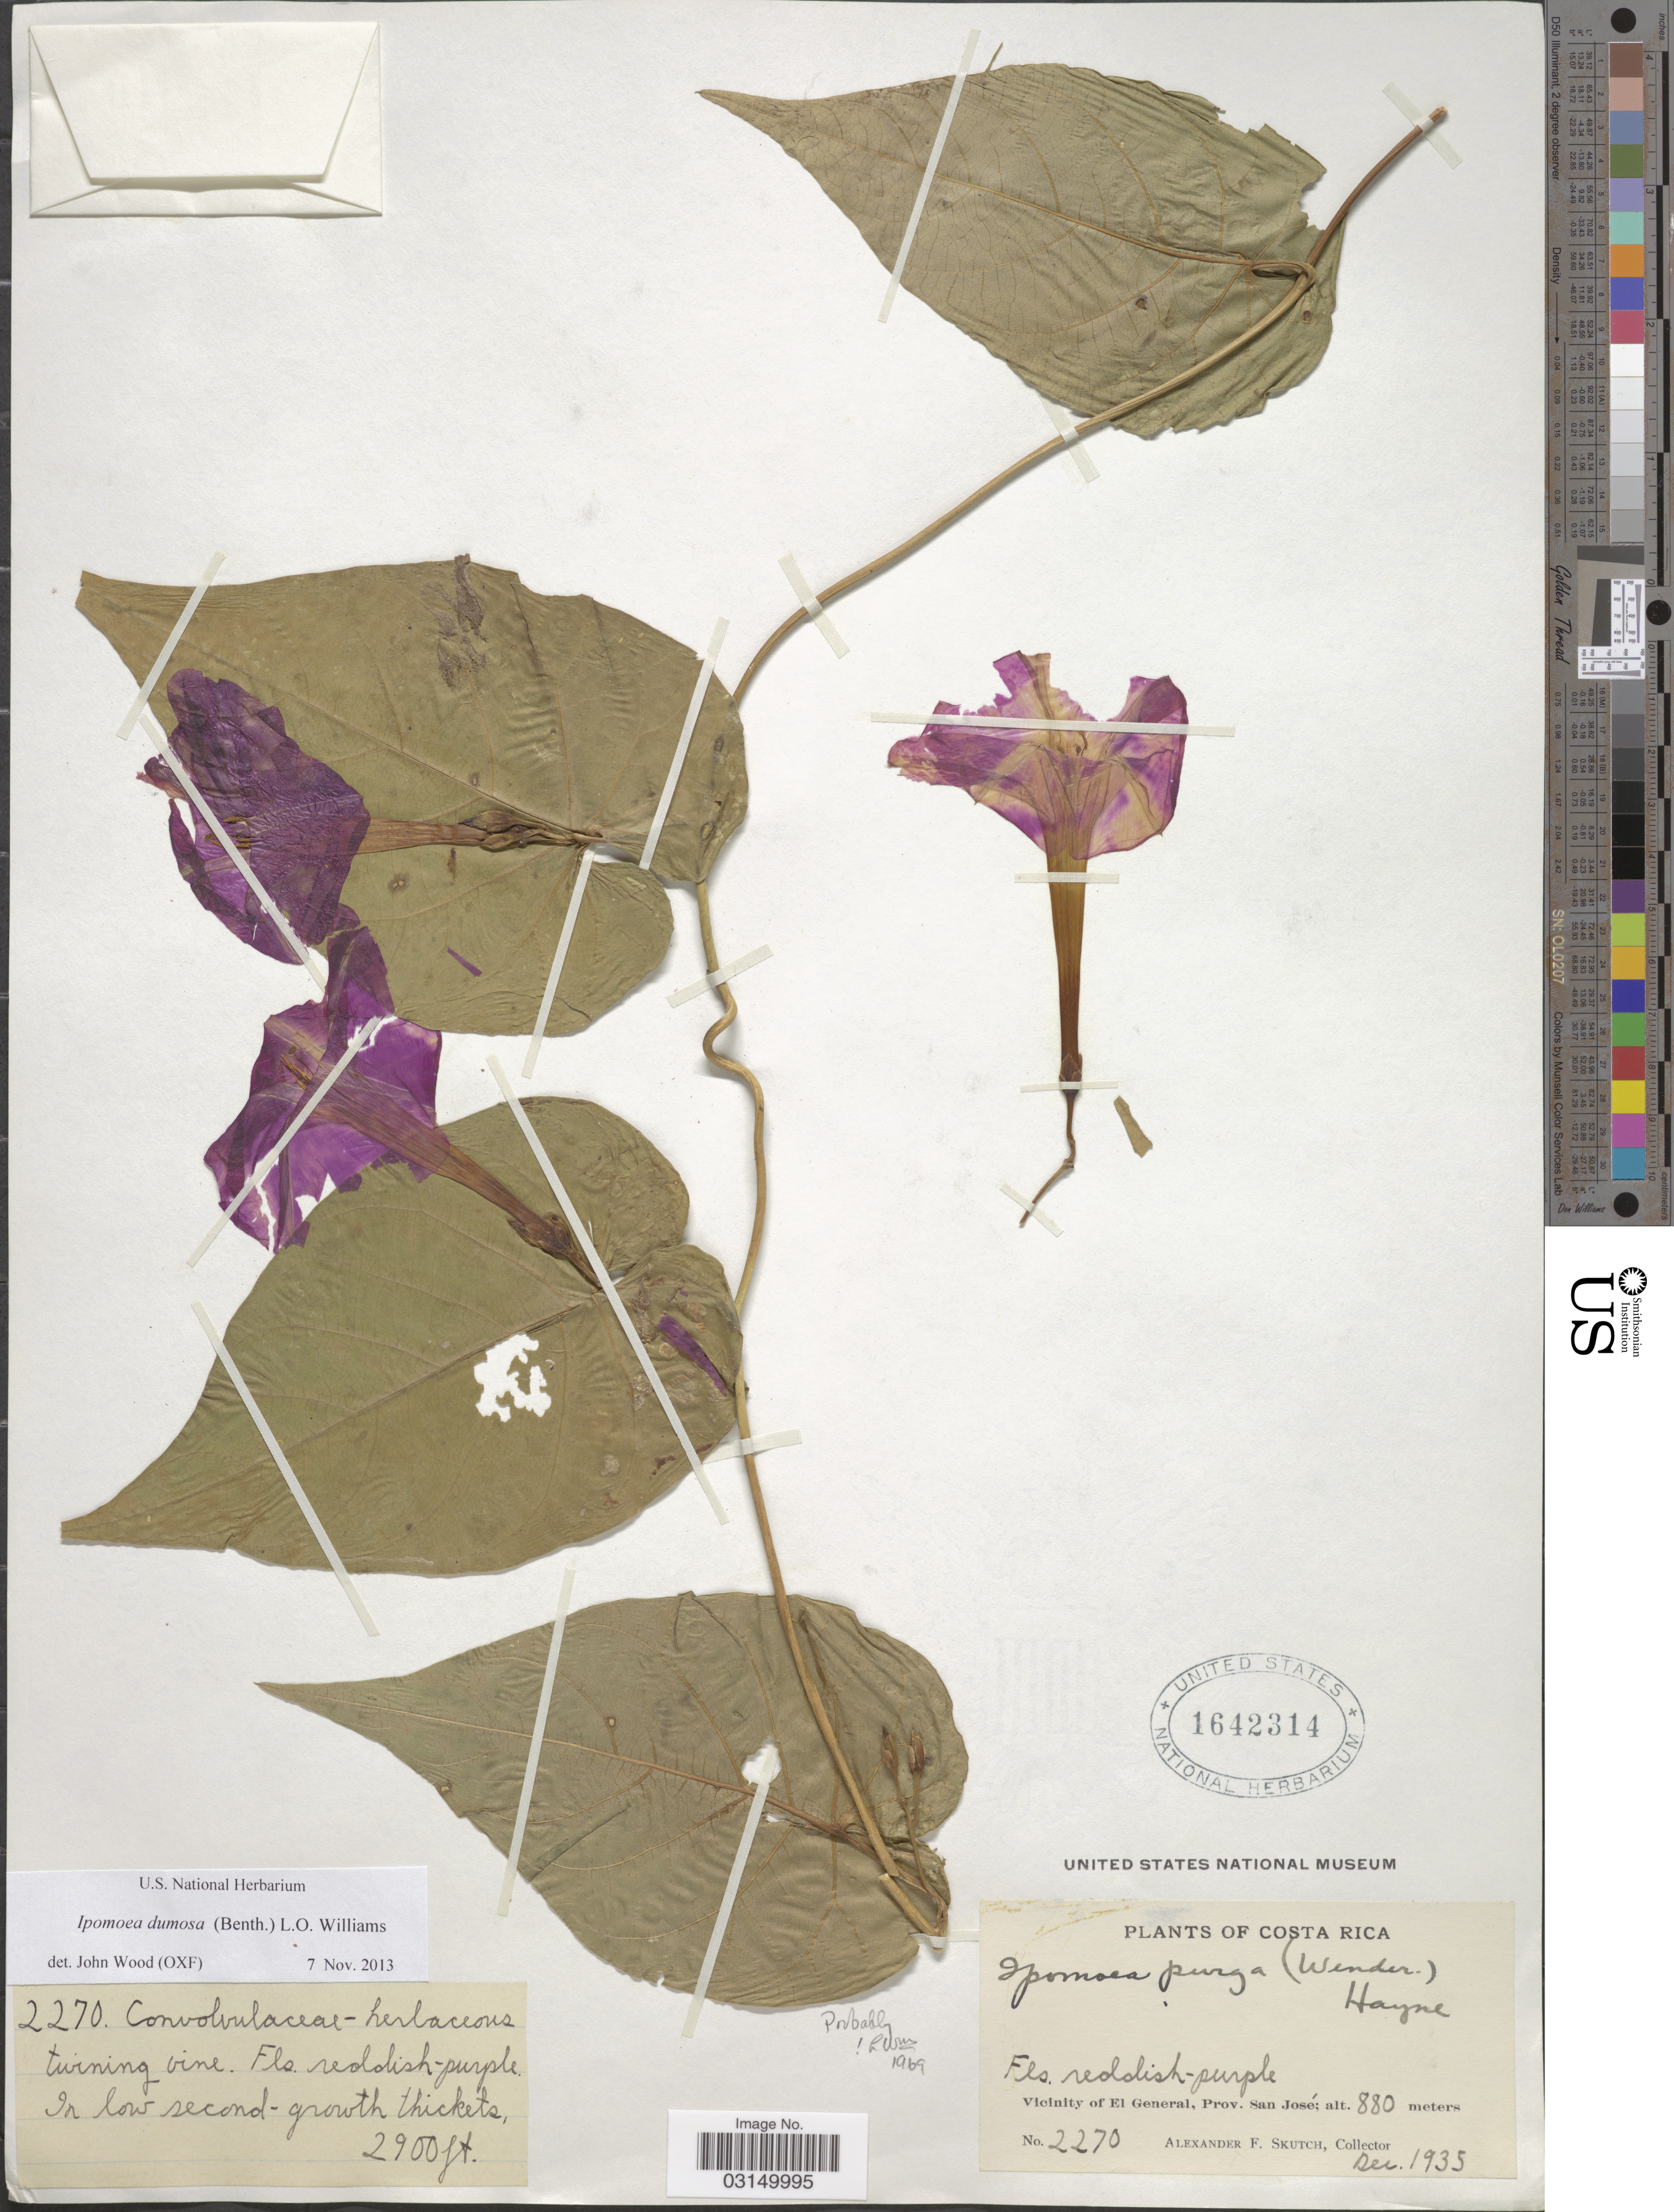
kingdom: Plantae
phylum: Tracheophyta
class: Magnoliopsida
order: Solanales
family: Convolvulaceae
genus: Ipomoea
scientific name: Ipomoea dumosa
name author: (Benth.) L.O. Williams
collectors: A. F. Skutch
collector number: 2270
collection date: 1935-12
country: Costa Rica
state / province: San José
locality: Vicinity of El General.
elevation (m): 880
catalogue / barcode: US 1642314